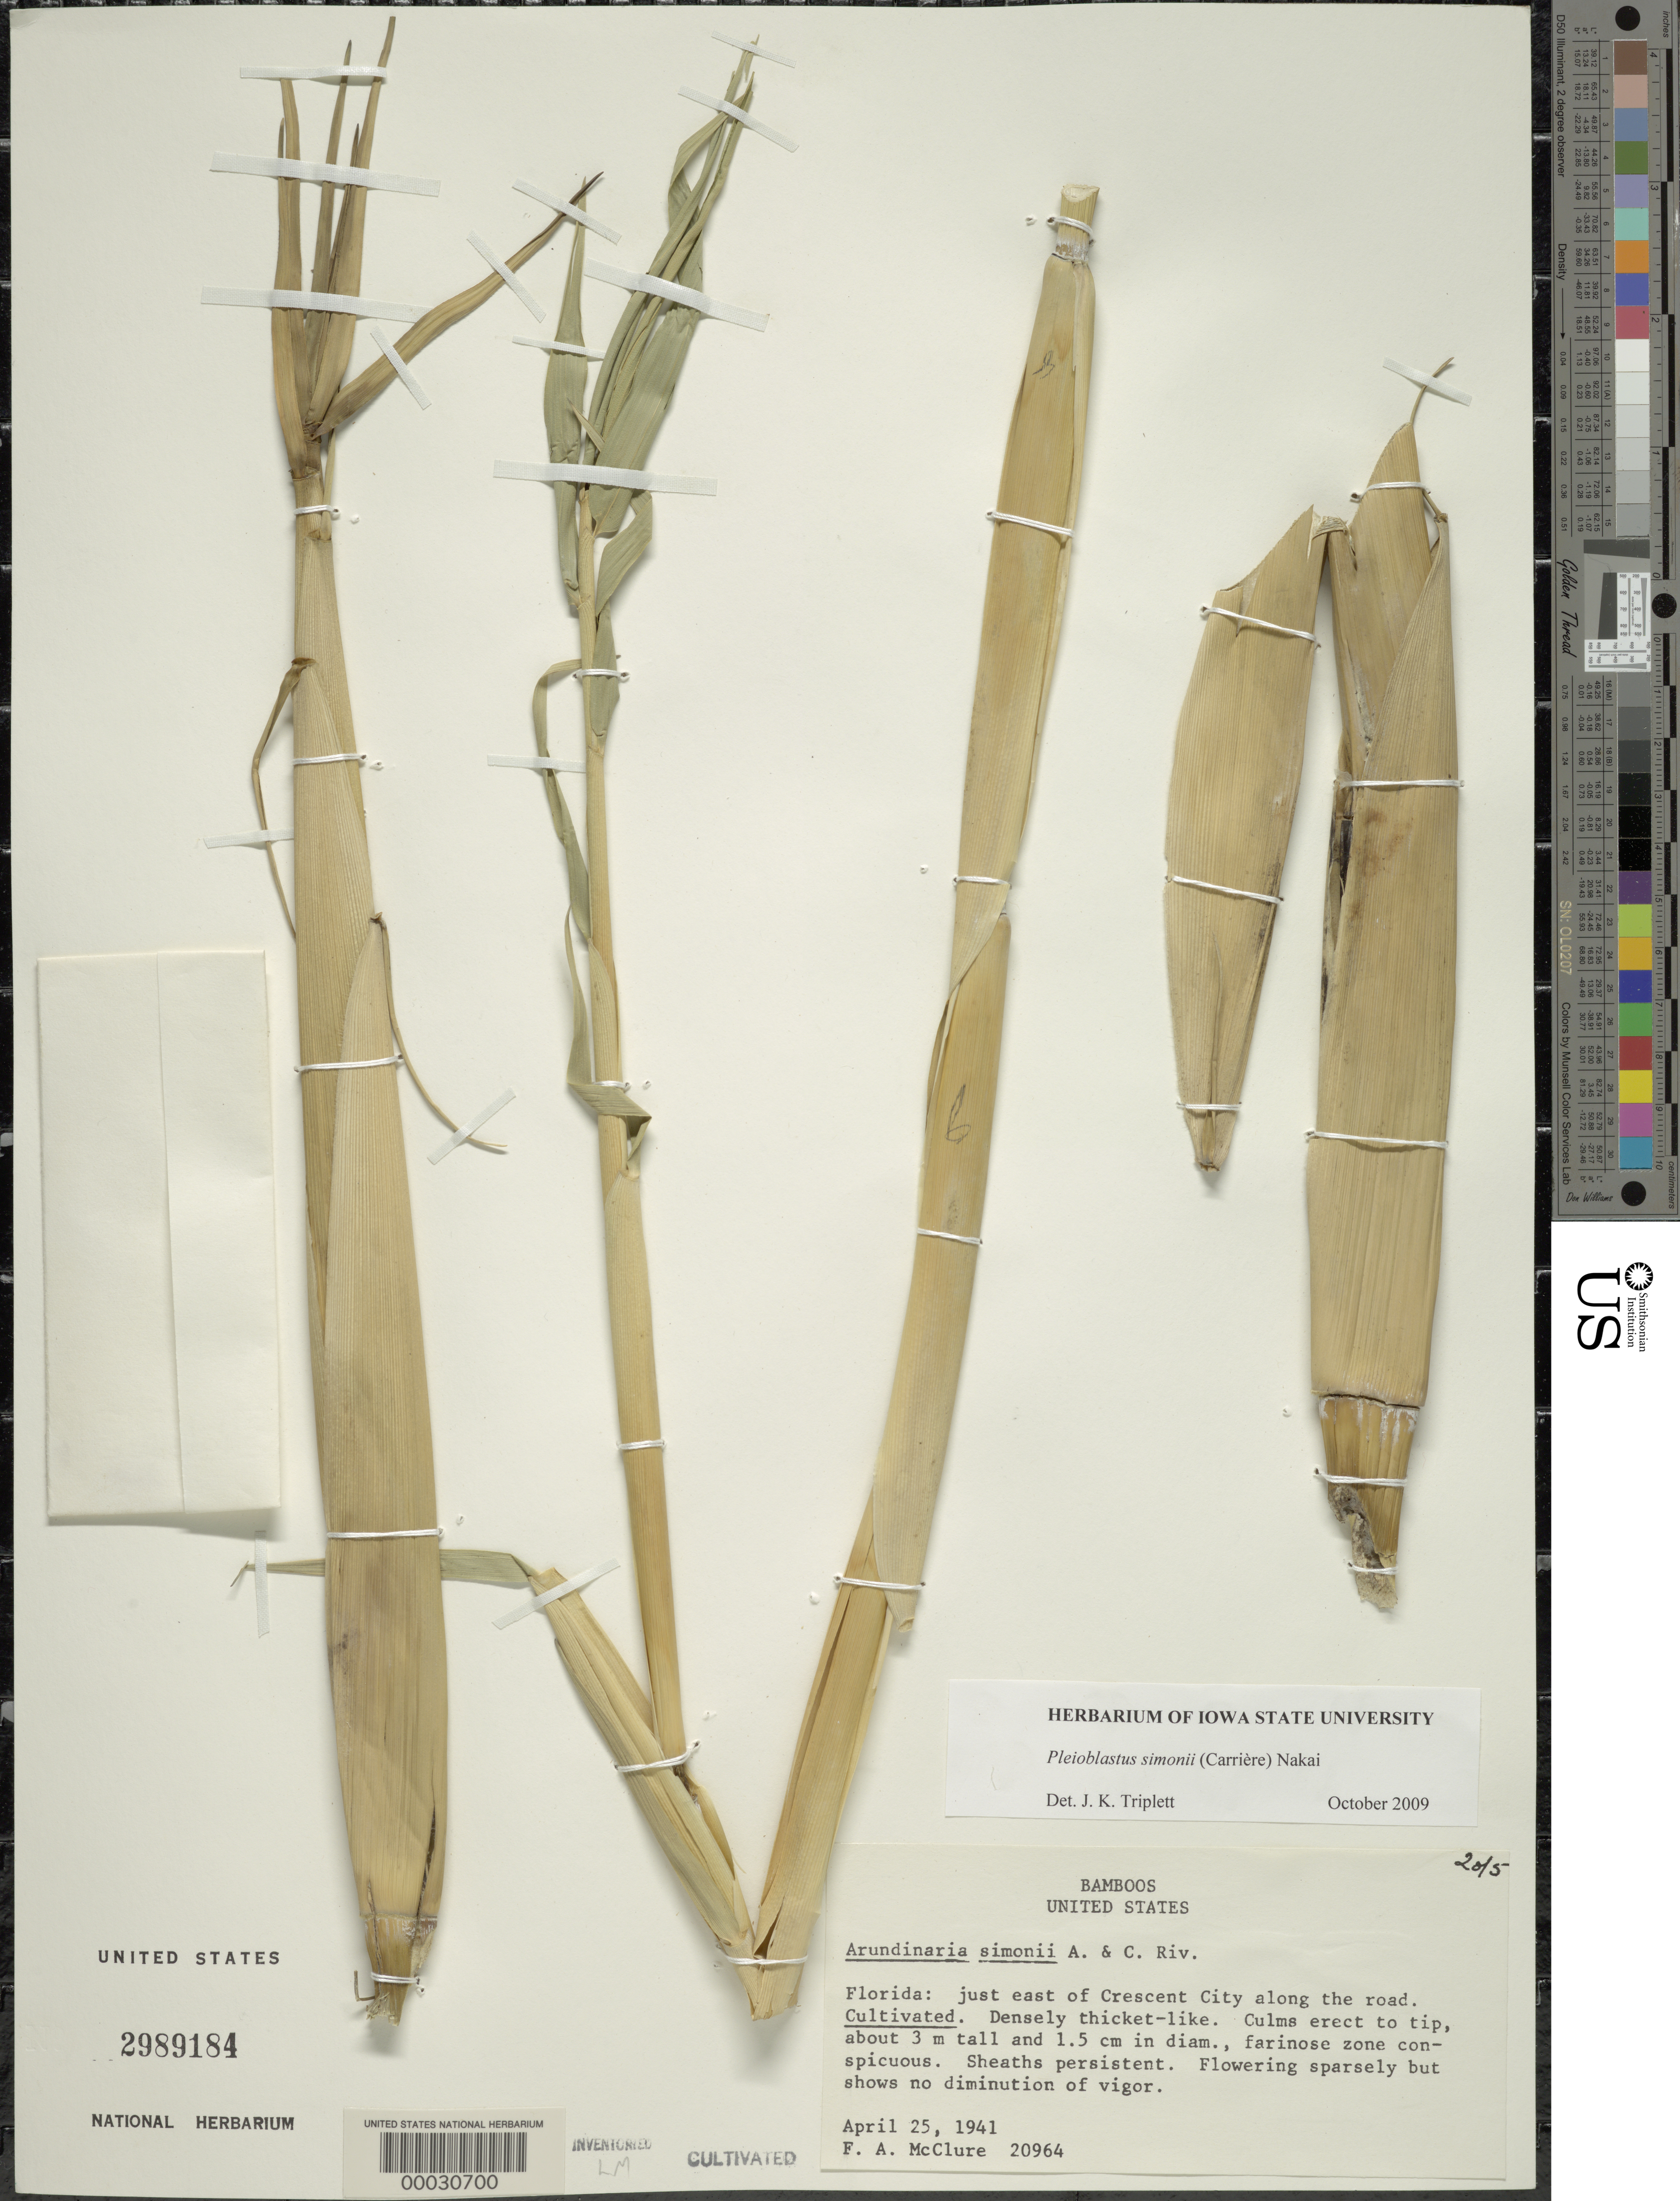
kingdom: Plantae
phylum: Tracheophyta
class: Liliopsida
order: Poales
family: Poaceae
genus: Pleioblastus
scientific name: Pleioblastus simonii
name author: (Carrière) Nakai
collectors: F. A. McClure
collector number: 20964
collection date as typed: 25 Apr 1941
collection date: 1941-04-25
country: United States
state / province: Florida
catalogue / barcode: US 2989184